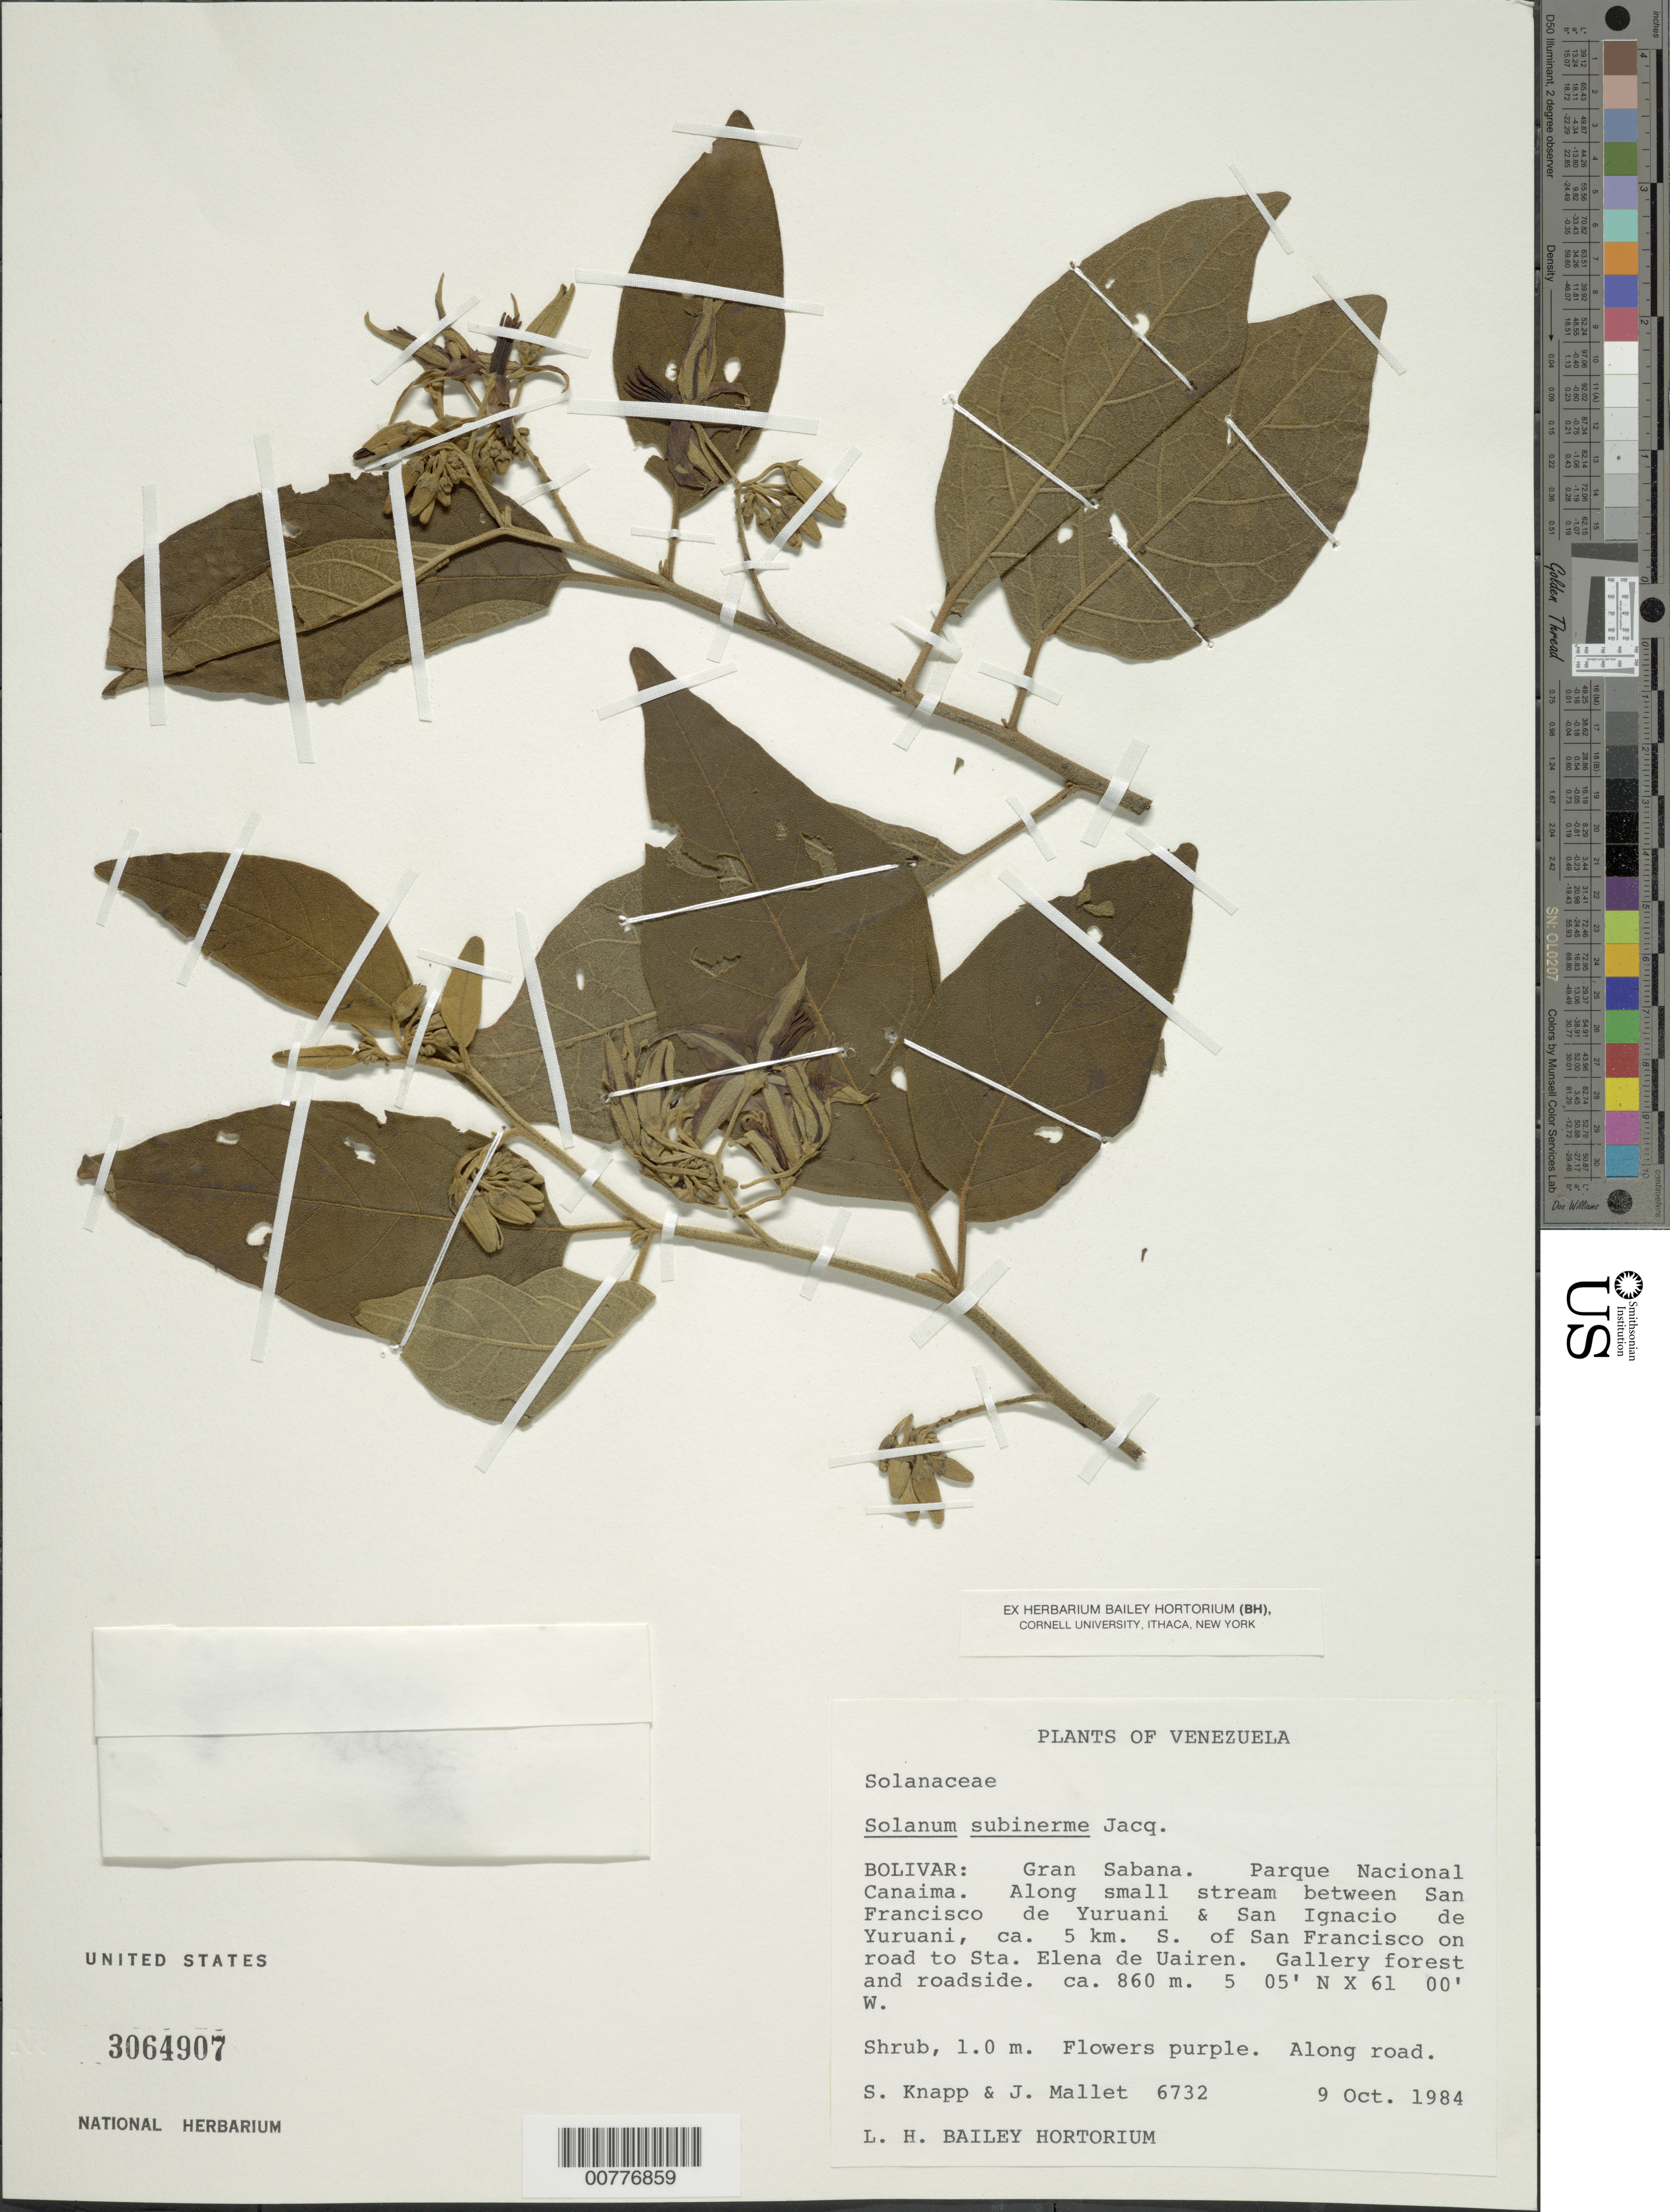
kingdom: Plantae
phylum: Tracheophyta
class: Magnoliopsida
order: Solanales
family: Solanaceae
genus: Solanum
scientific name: Solanum subinerme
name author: Jacq.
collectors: S. Knapp & J. Mallet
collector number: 6732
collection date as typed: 10 Oct 1984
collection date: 1984-10-10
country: Venezuela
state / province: Bolívar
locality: Gran Sabana, Parque Nacional Canaima, 5 km S of San Francisco on road to Sta. Elena de Uairen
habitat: Along small stream; gallery forest and roadside.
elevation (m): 860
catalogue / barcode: US 3064907